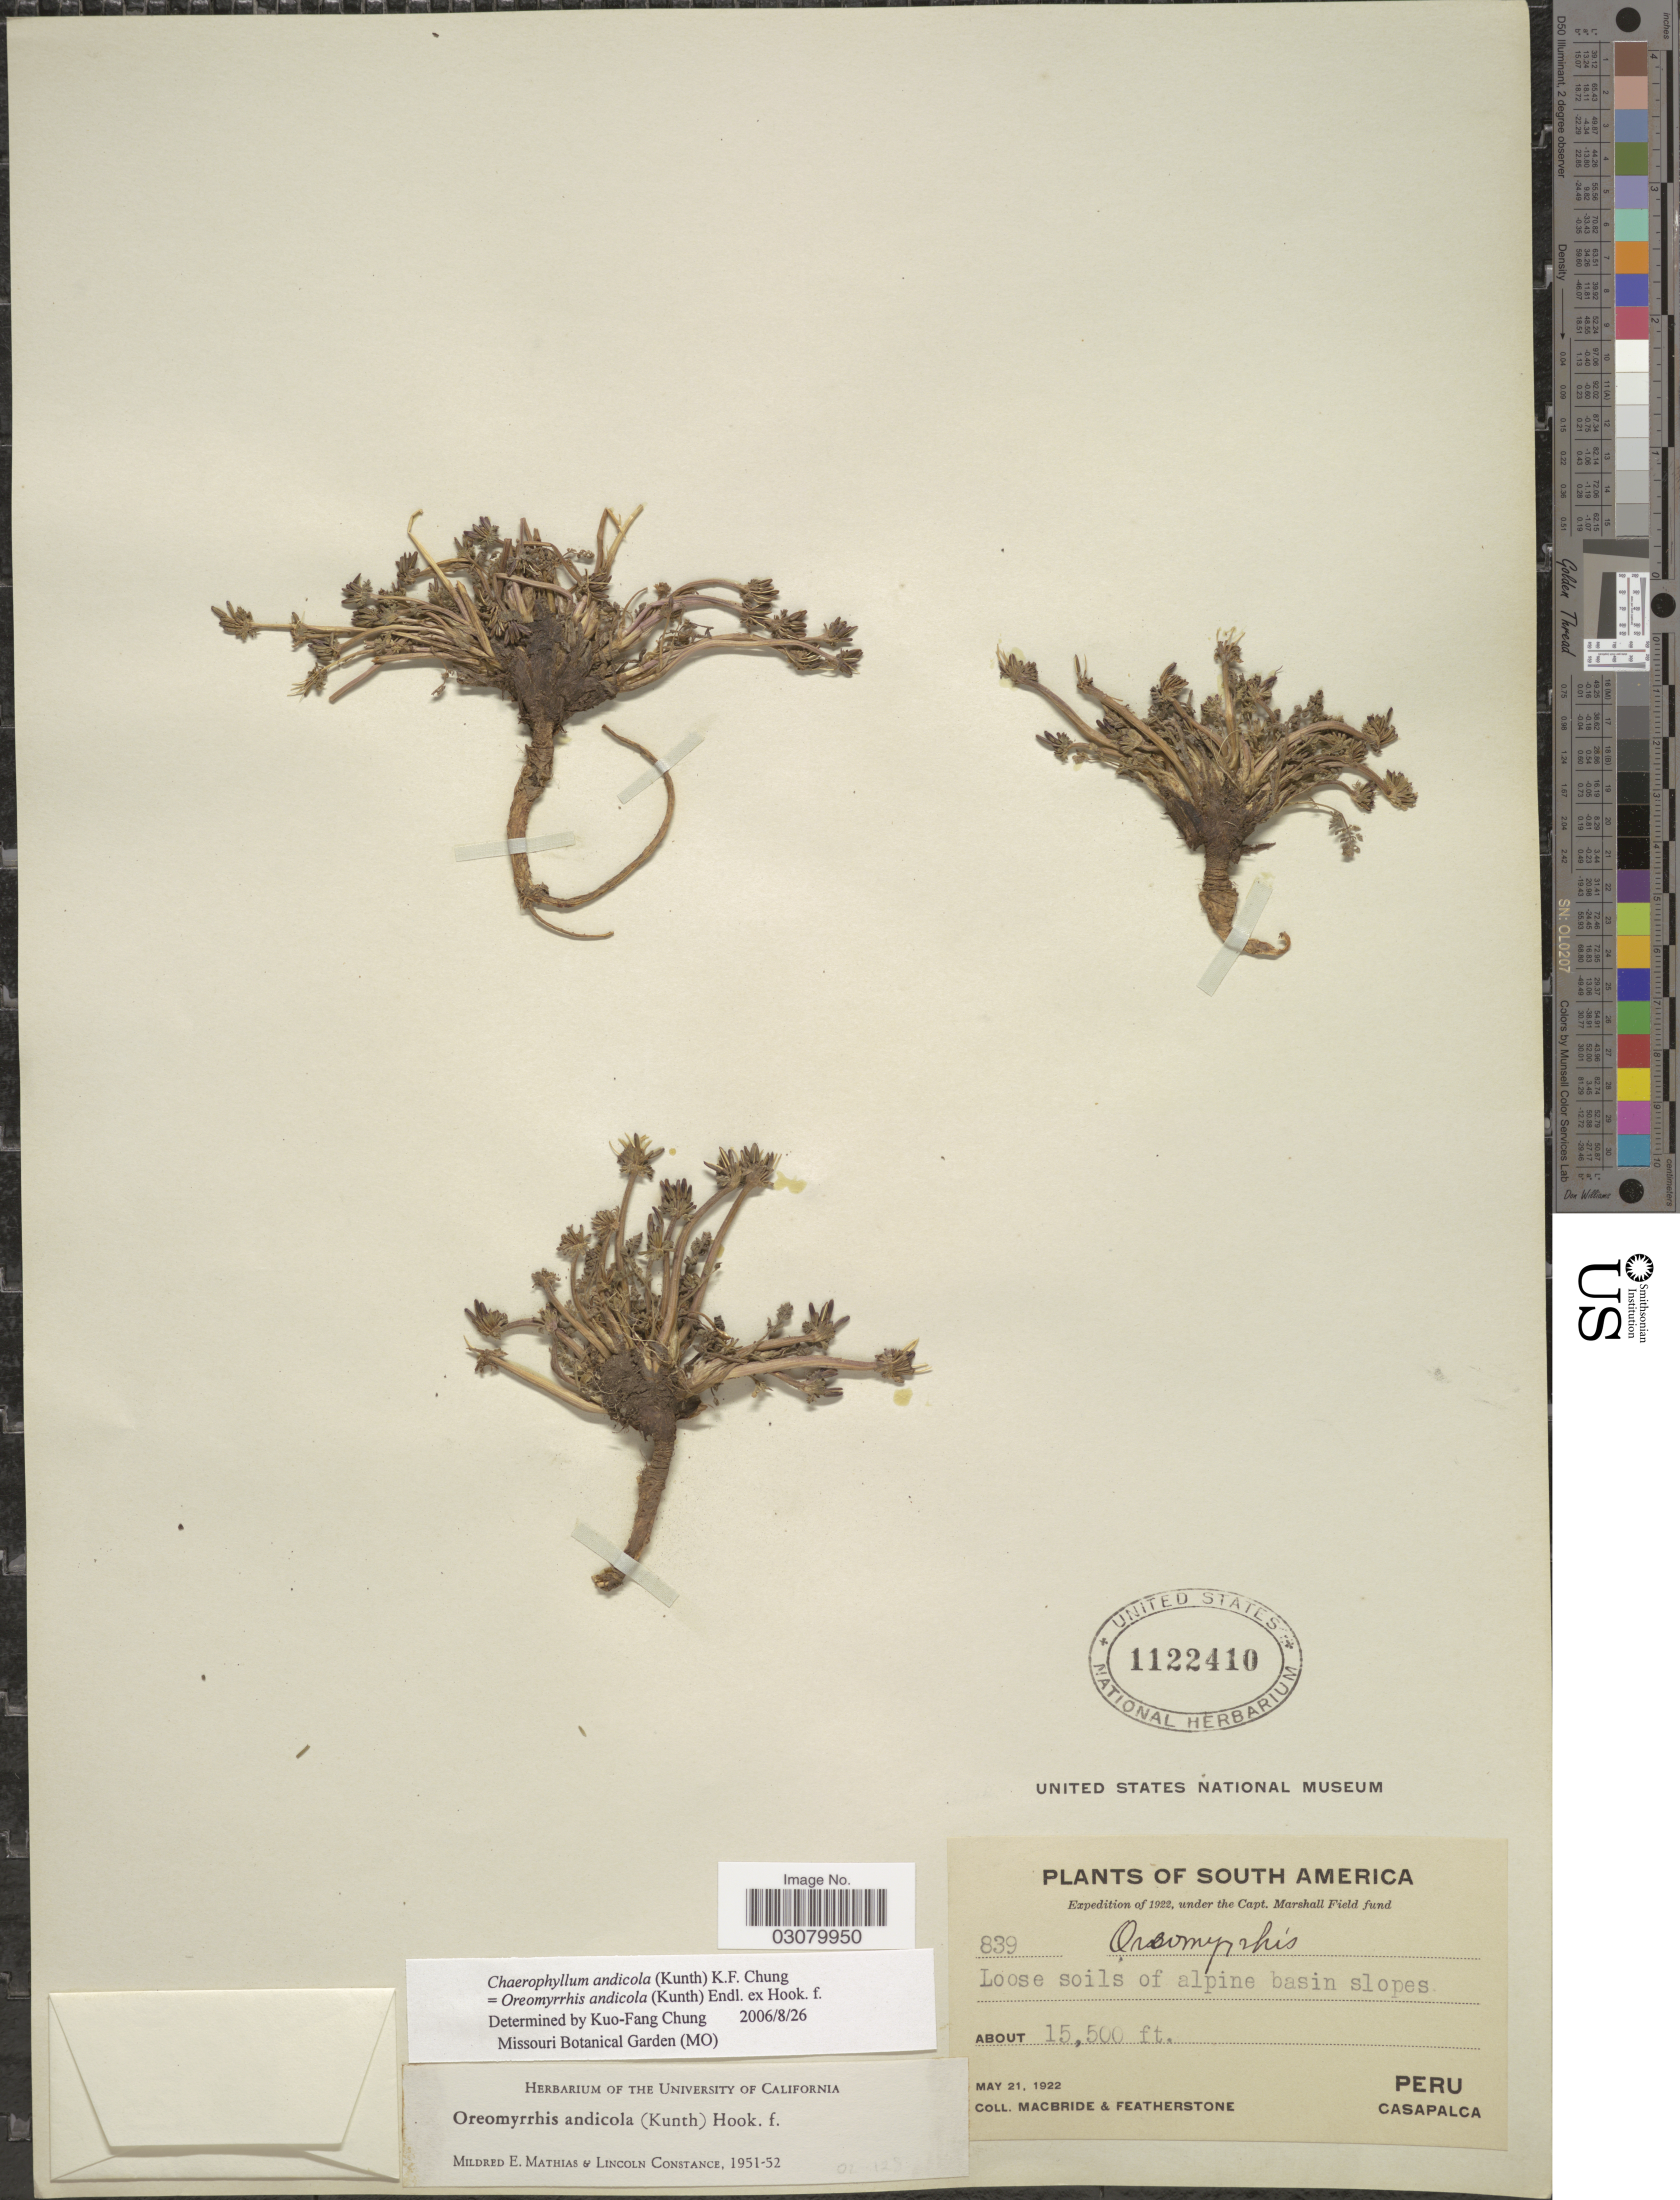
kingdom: Plantae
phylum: Tracheophyta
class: Magnoliopsida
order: Apiales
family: Apiaceae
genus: Oreomyrrhis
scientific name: Oreomyrrhis andicola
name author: (Kunth) Endl. ex Hook. f.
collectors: Macbride, -- & -. Featherstone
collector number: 839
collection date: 1922-05-21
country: Peru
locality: Casapalca.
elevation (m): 4724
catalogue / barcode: US 1122410